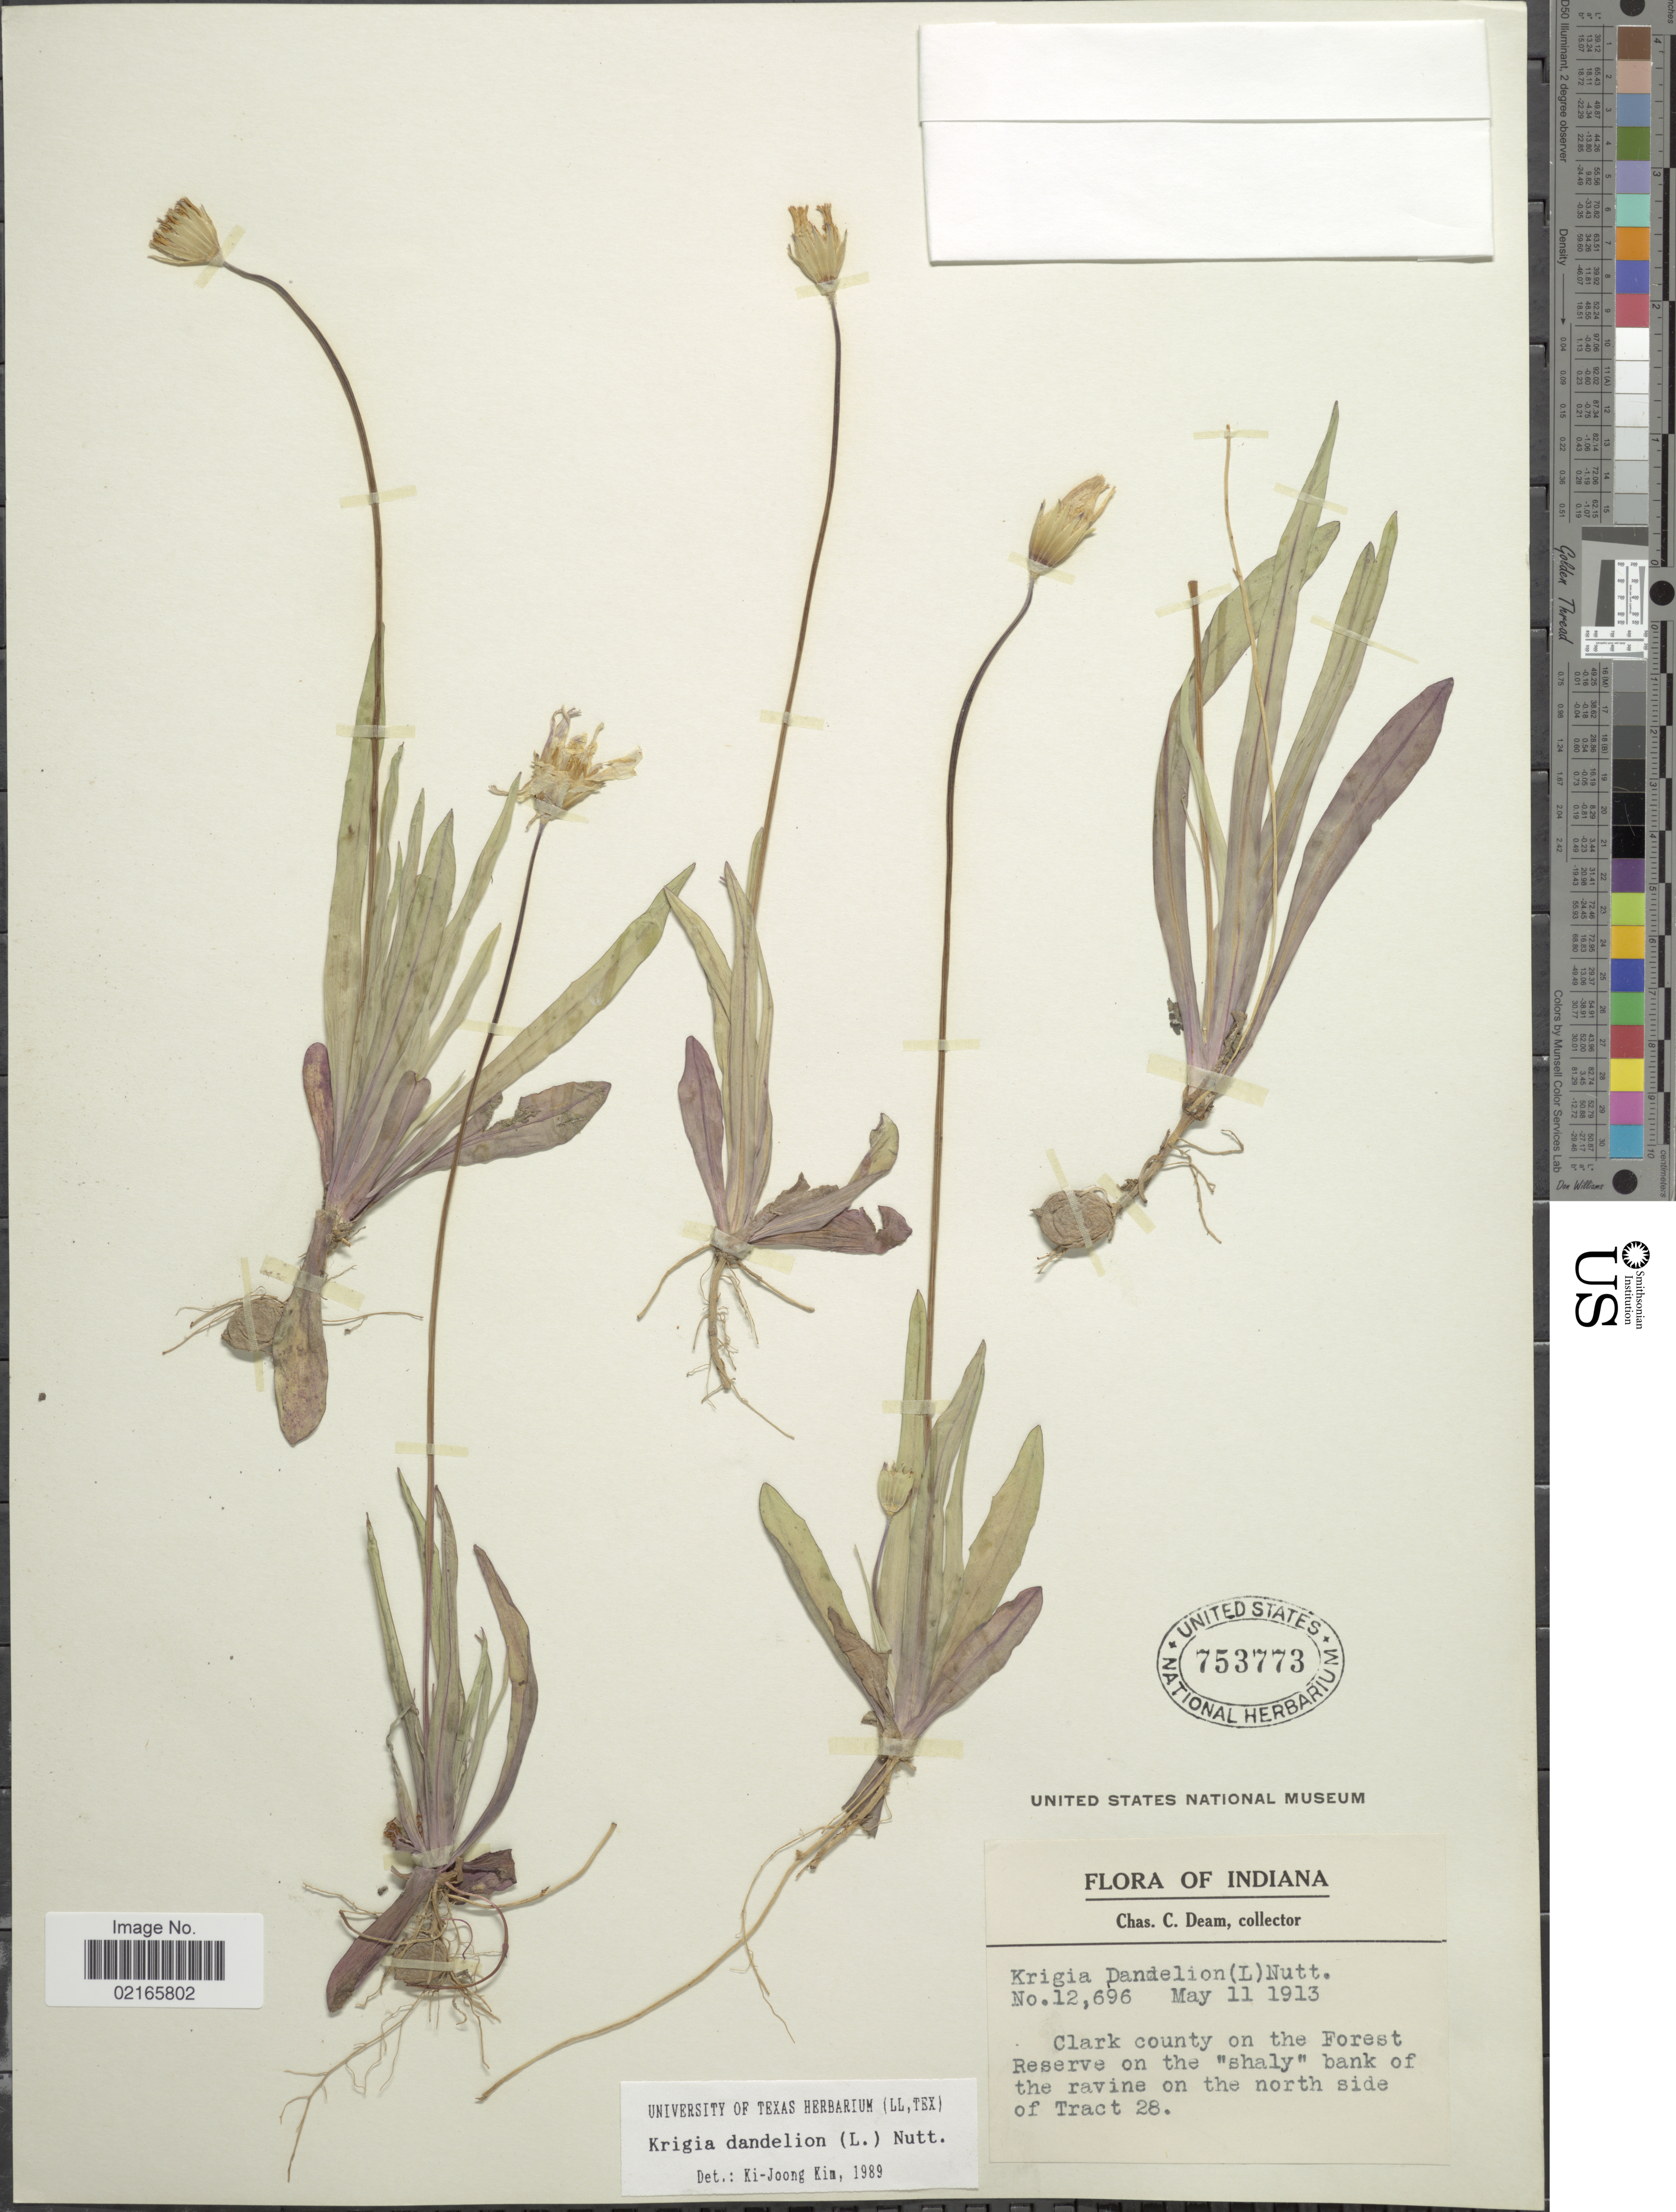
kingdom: Plantae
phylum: Tracheophyta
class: Magnoliopsida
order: Asterales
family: Asteraceae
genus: Krigia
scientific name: Krigia dandelion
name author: (L.) Nutt.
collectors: C. C. Deam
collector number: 12696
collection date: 1913-05-11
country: United States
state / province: Indiana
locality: Clark county on the Forest Reserve on the "shaly" bank of the ravine on the north side of Tract 28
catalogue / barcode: US 753773